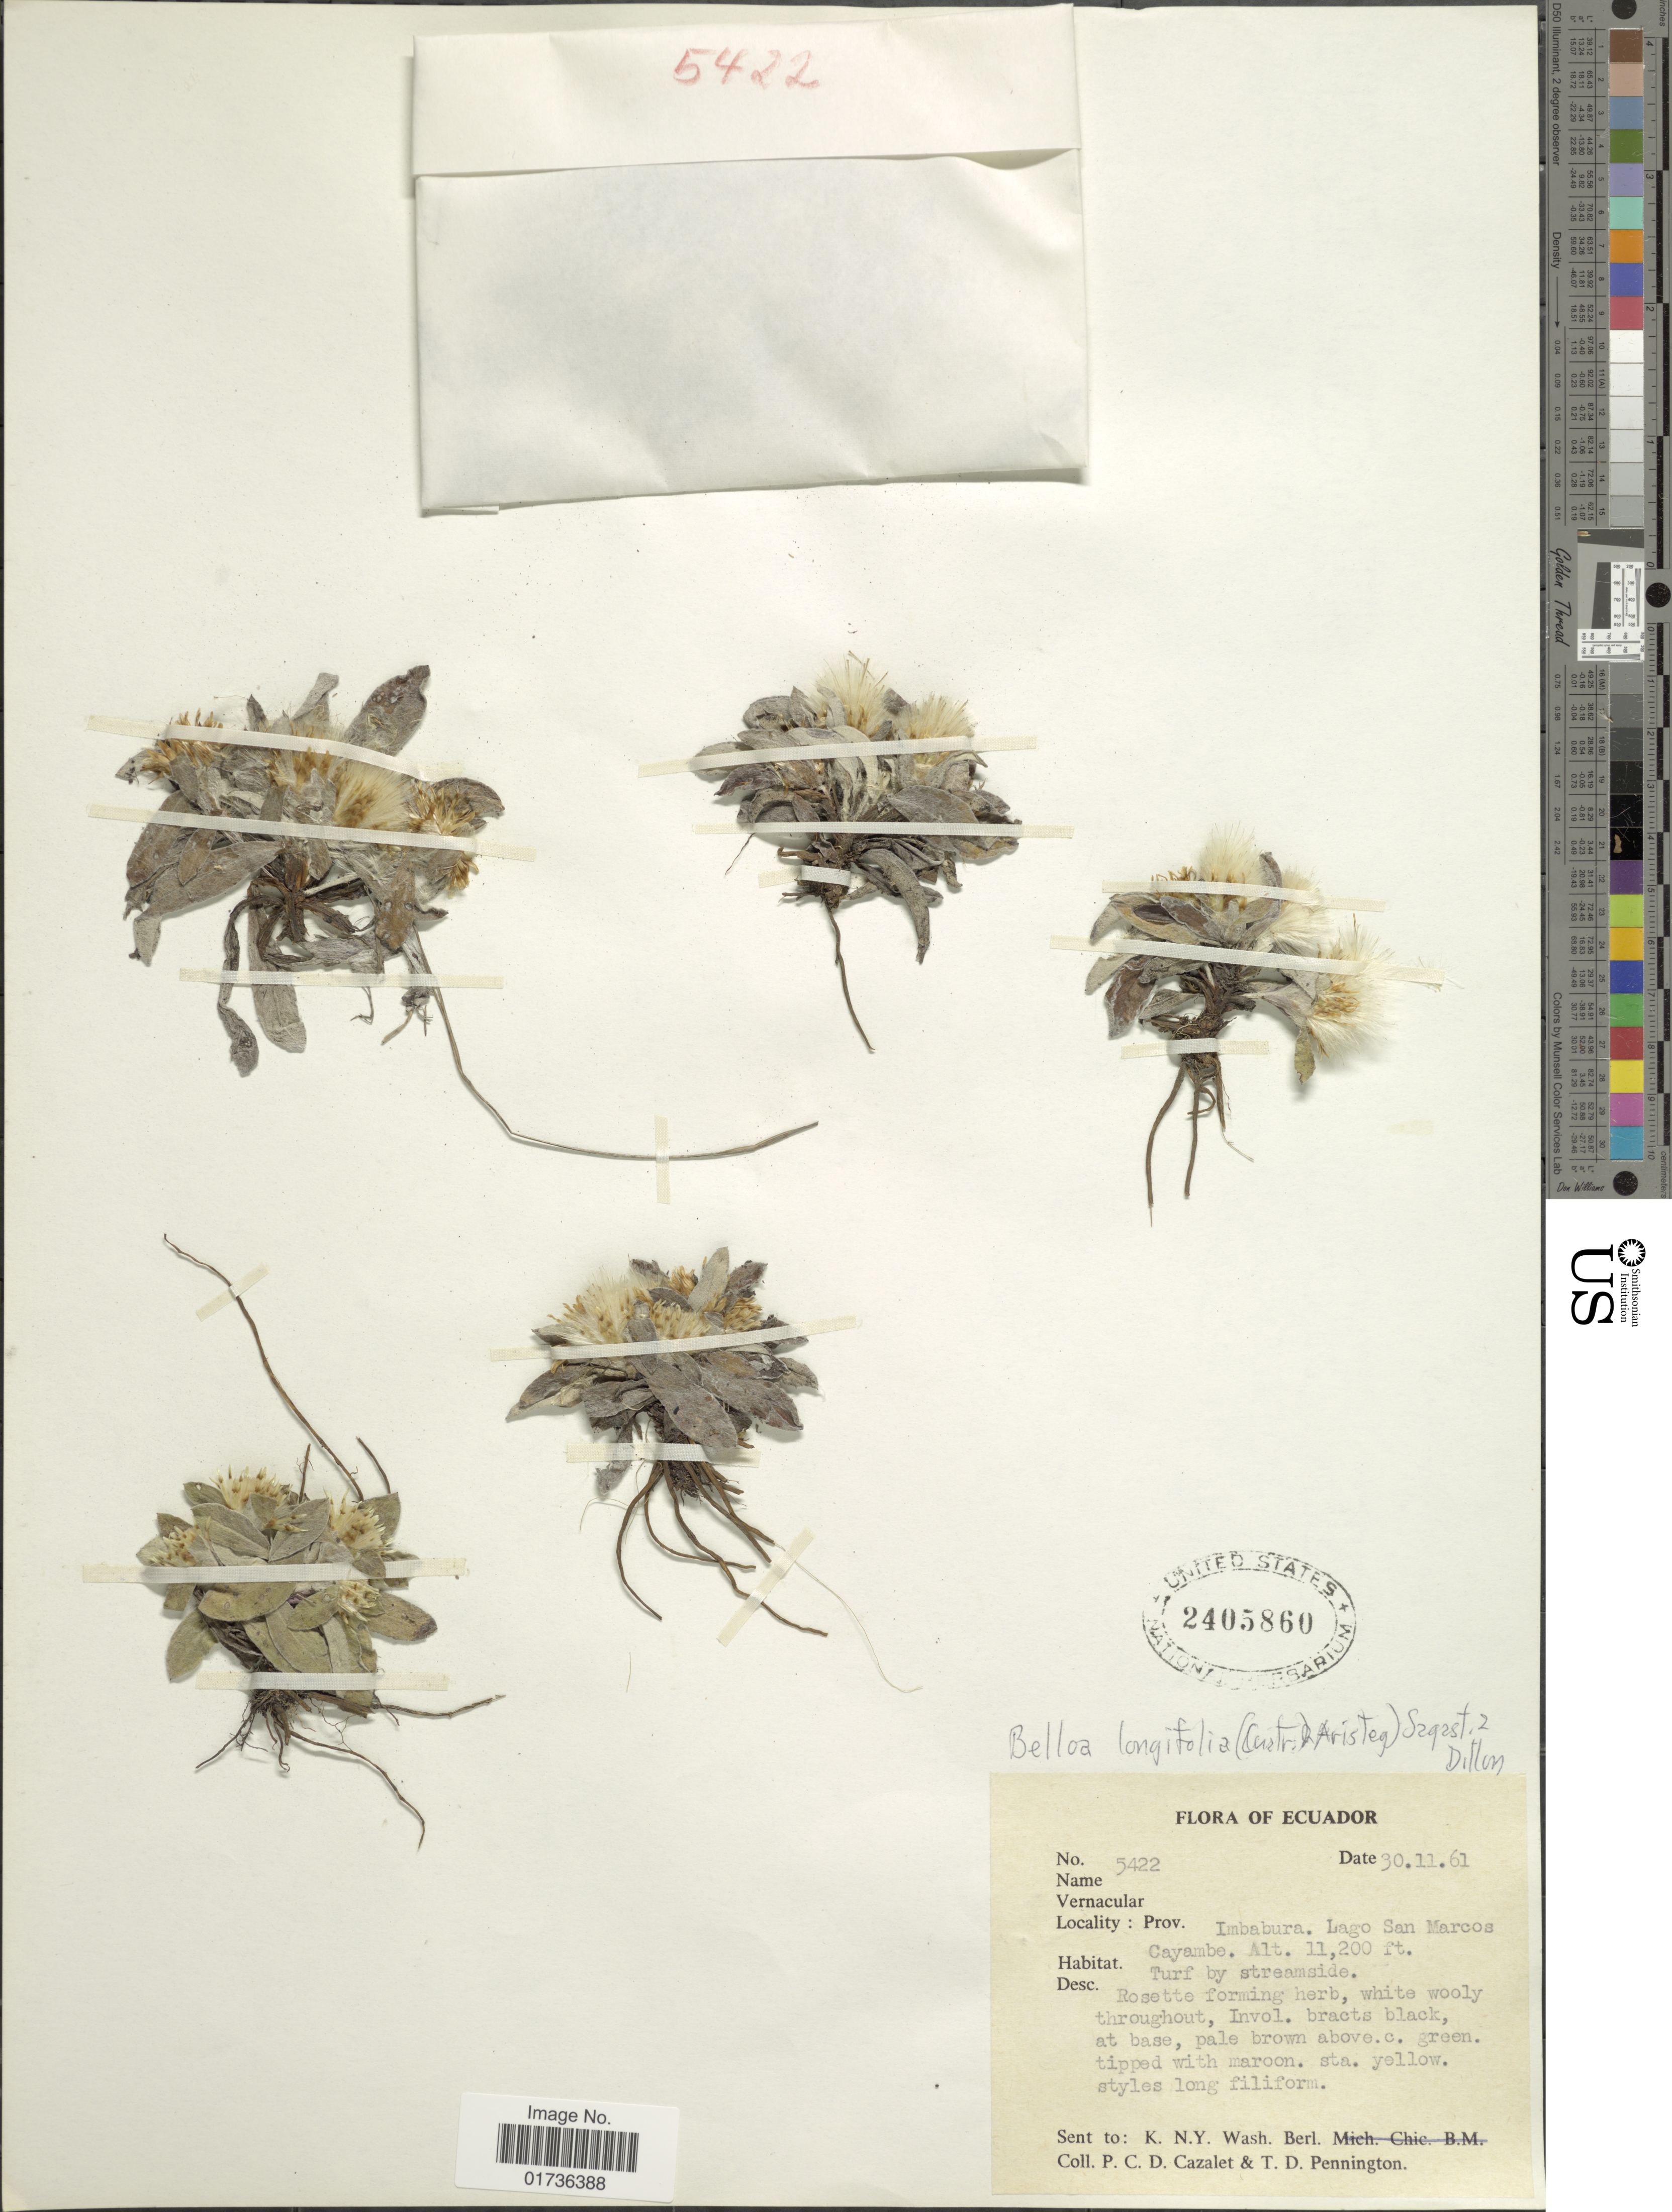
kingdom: Plantae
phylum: Tracheophyta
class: Magnoliopsida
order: Asterales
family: Asteraceae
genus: Belloa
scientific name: Belloa longifolia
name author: (Cuatrec. & Aristeg.) Sagást. & M.O. Dillon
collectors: P. C. D. Cazalet & T. D. Pennington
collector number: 5422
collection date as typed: Transcribed d/m/y: 30/11/61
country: Ecuador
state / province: Imbabura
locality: Lago San Marcos Cayambe, Turf vy streamside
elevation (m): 3414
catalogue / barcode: US 2405860